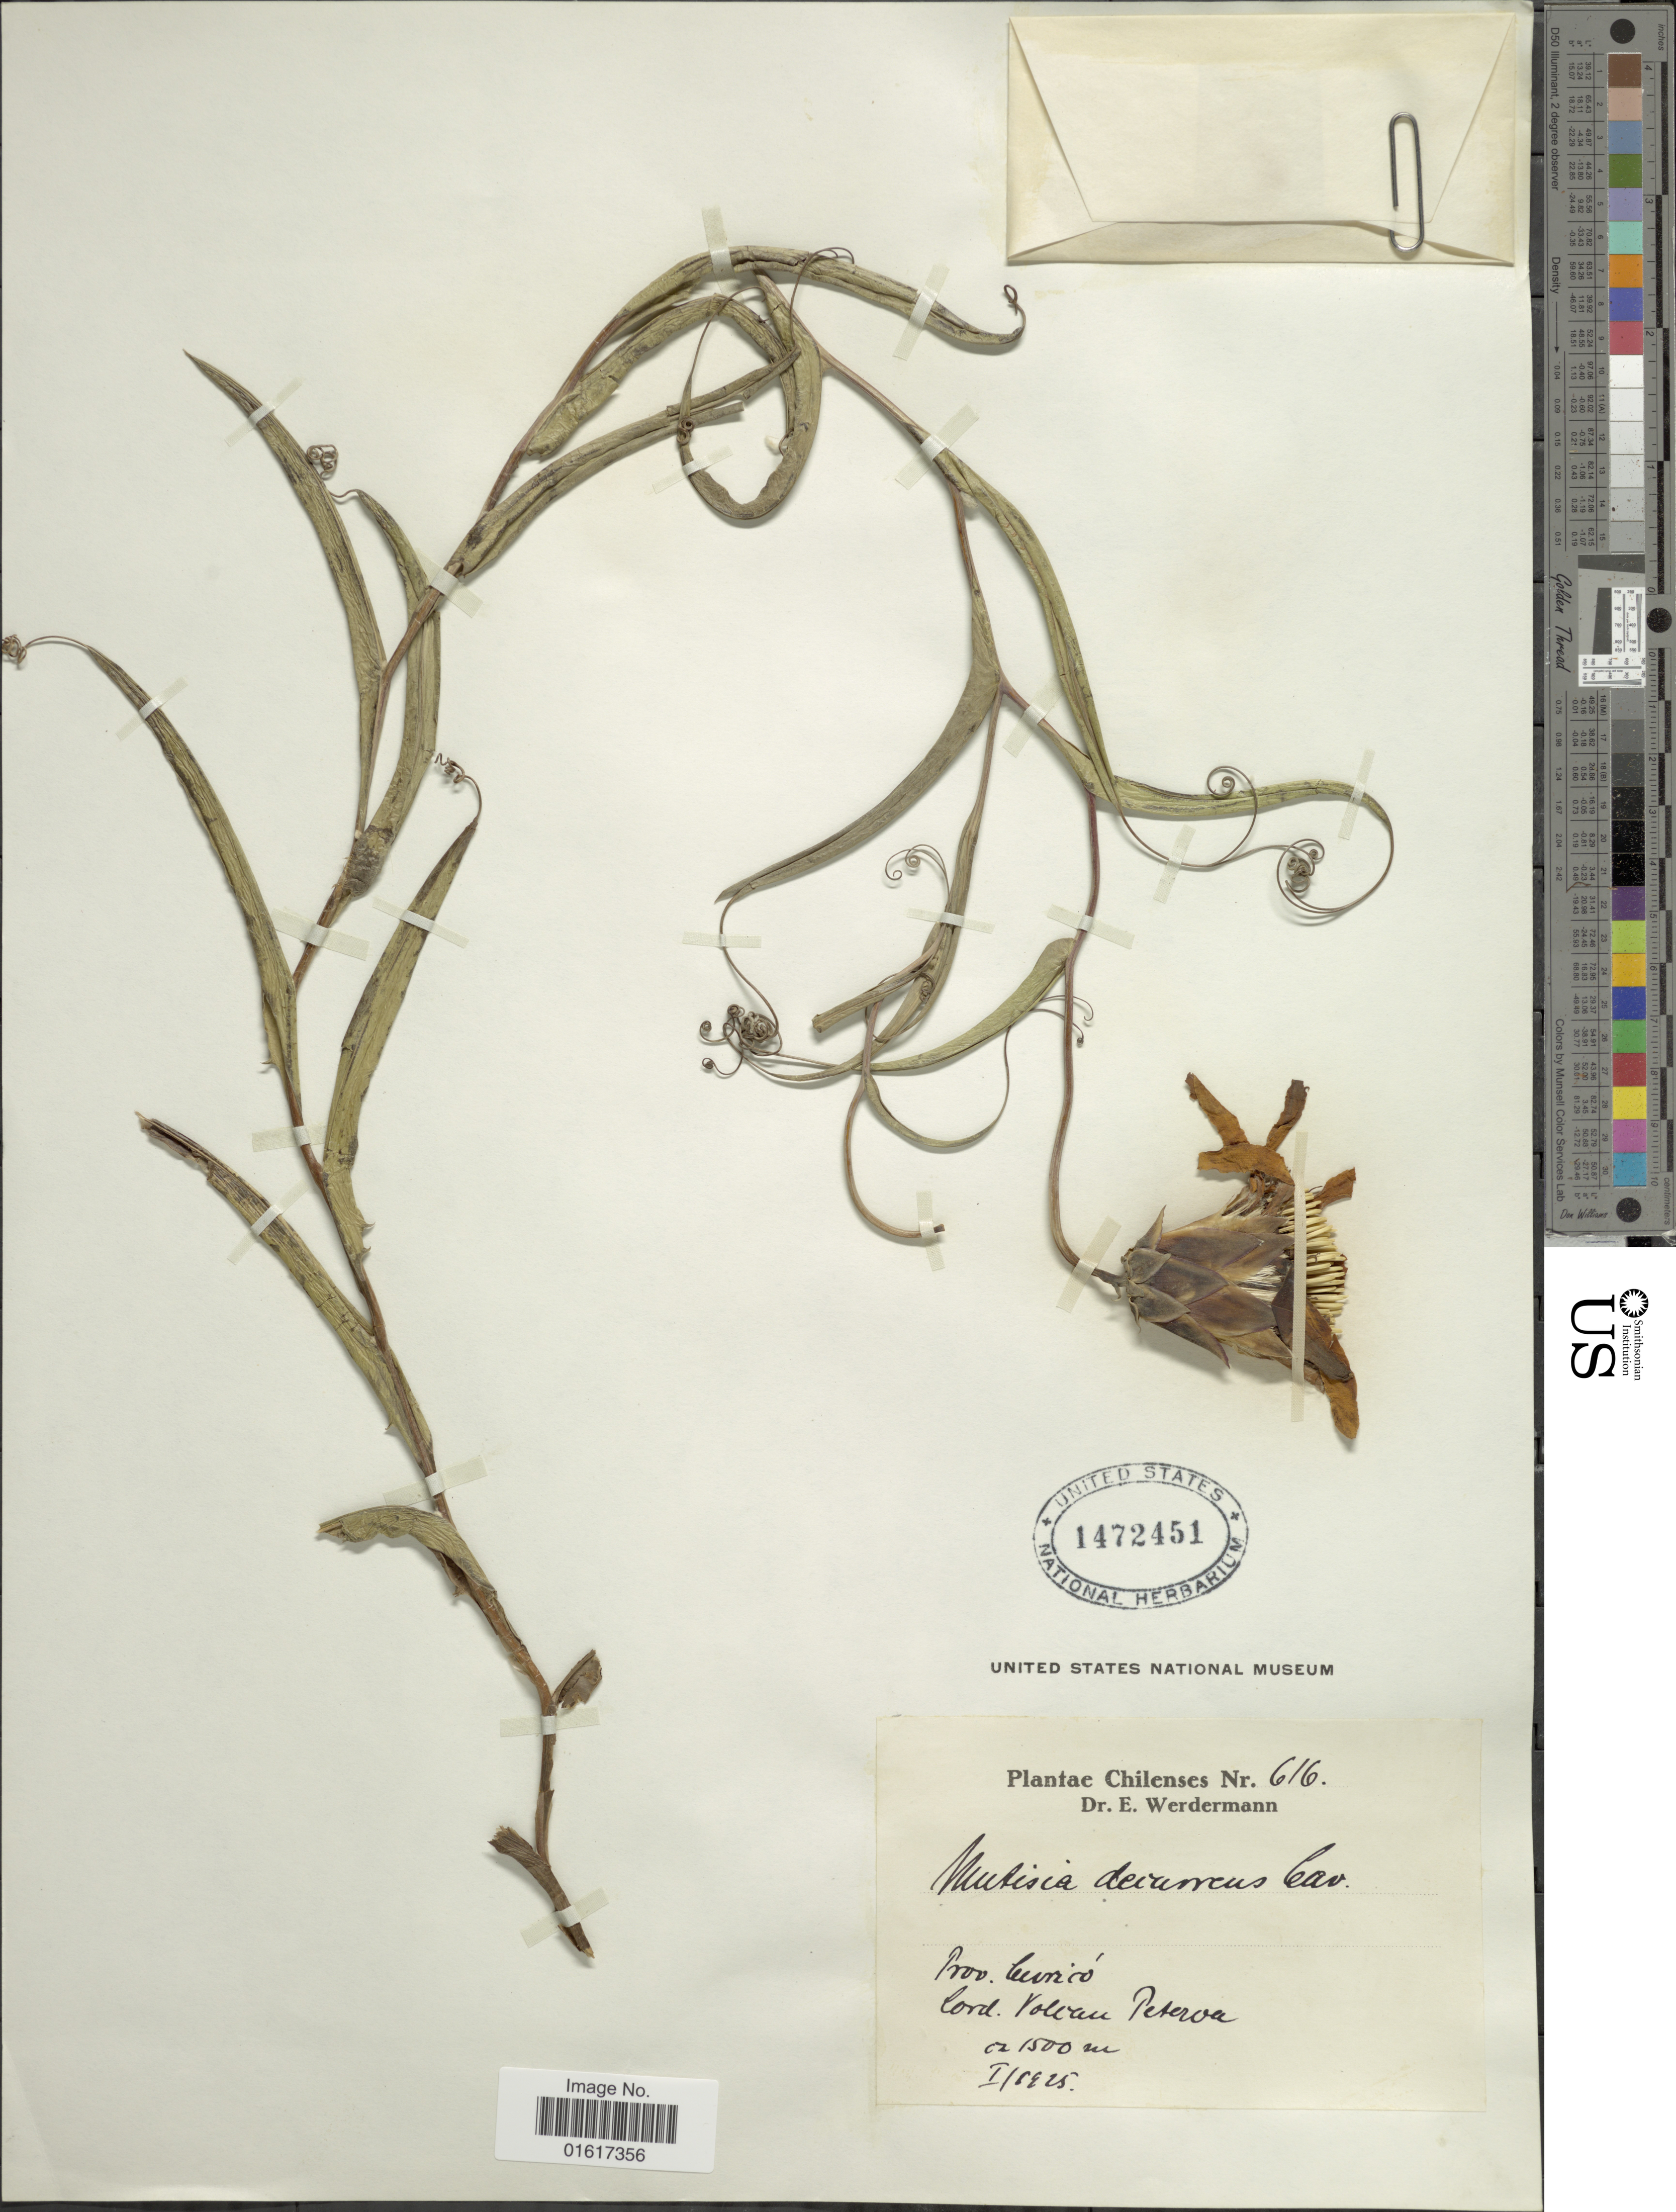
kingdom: Plantae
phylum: Tracheophyta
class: Magnoliopsida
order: Asterales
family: Asteraceae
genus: Mutisia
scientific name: Mutisia decurrens var. decurrens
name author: Cav.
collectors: E. Werdermann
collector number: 616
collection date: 1925-01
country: Chile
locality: Prov. of Curicó. Cord. Volcan Peteroa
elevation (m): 1500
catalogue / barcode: US 1472451